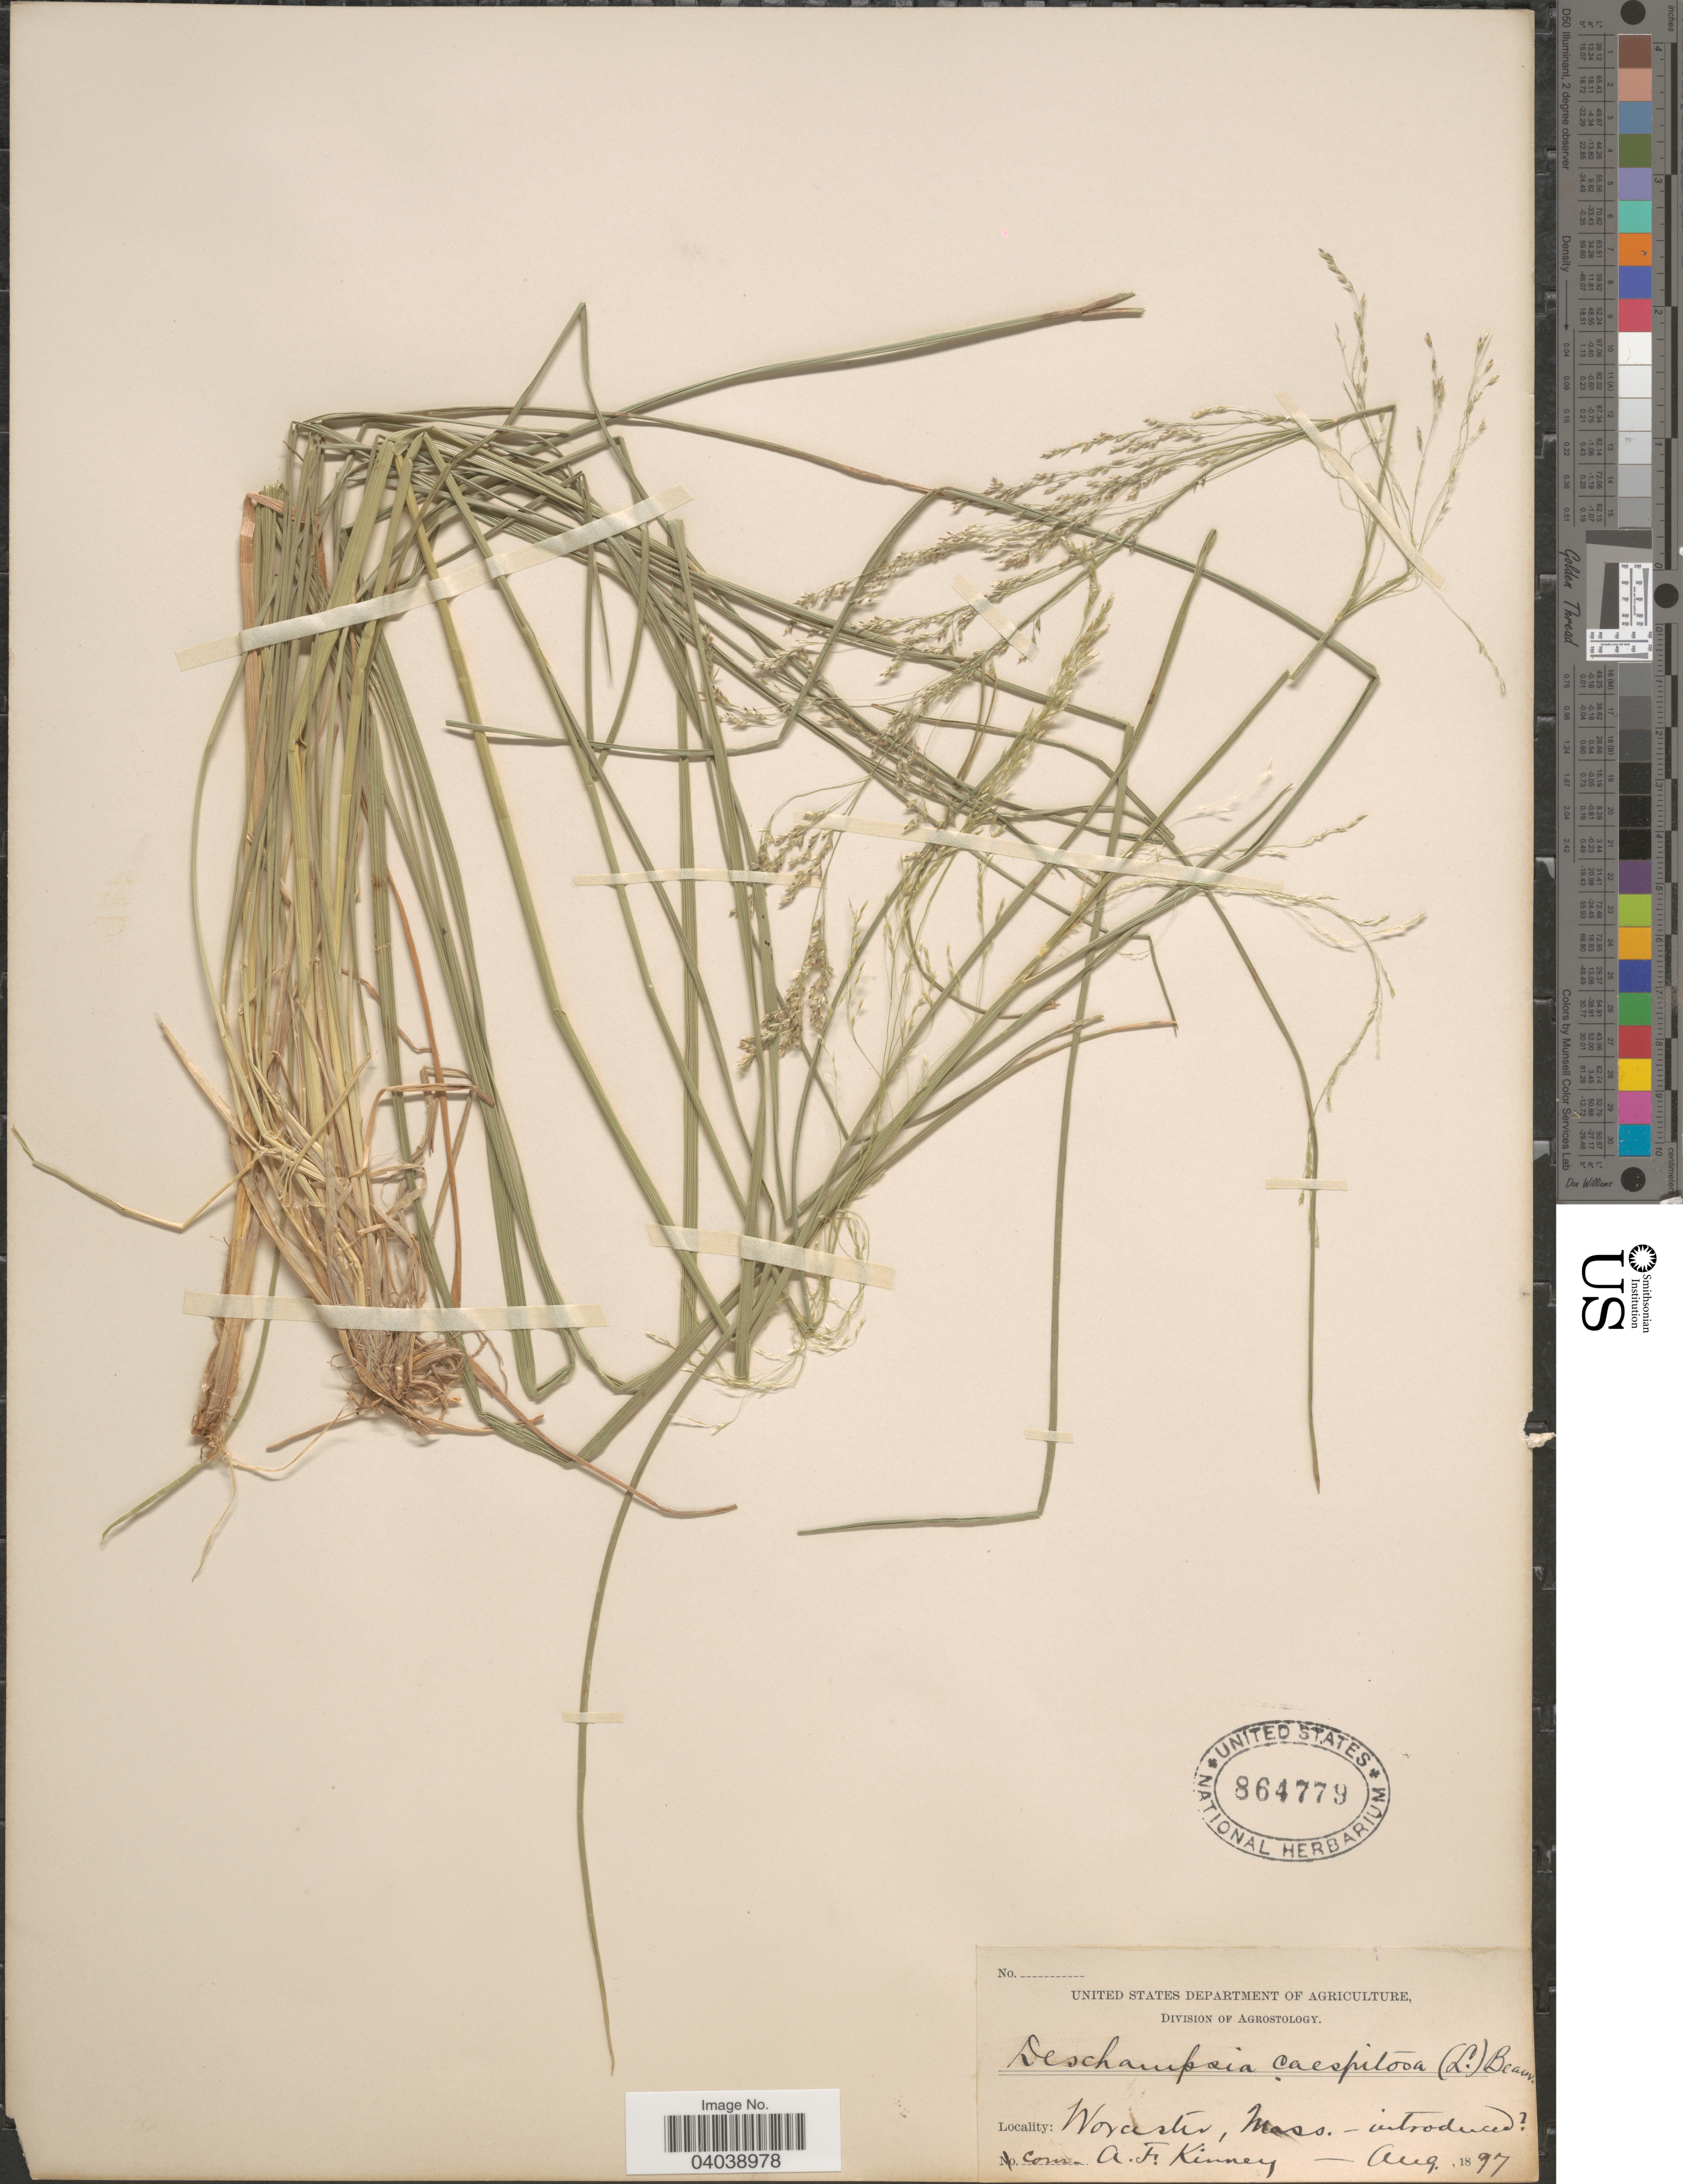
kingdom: Plantae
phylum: Tracheophyta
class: Liliopsida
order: Poales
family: Poaceae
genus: Deschampsia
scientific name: Deschampsia cespitosa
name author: (L.) P. Beauv.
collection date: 1897-08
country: United States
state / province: Massachusetts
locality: Worcester.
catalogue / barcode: US 864779